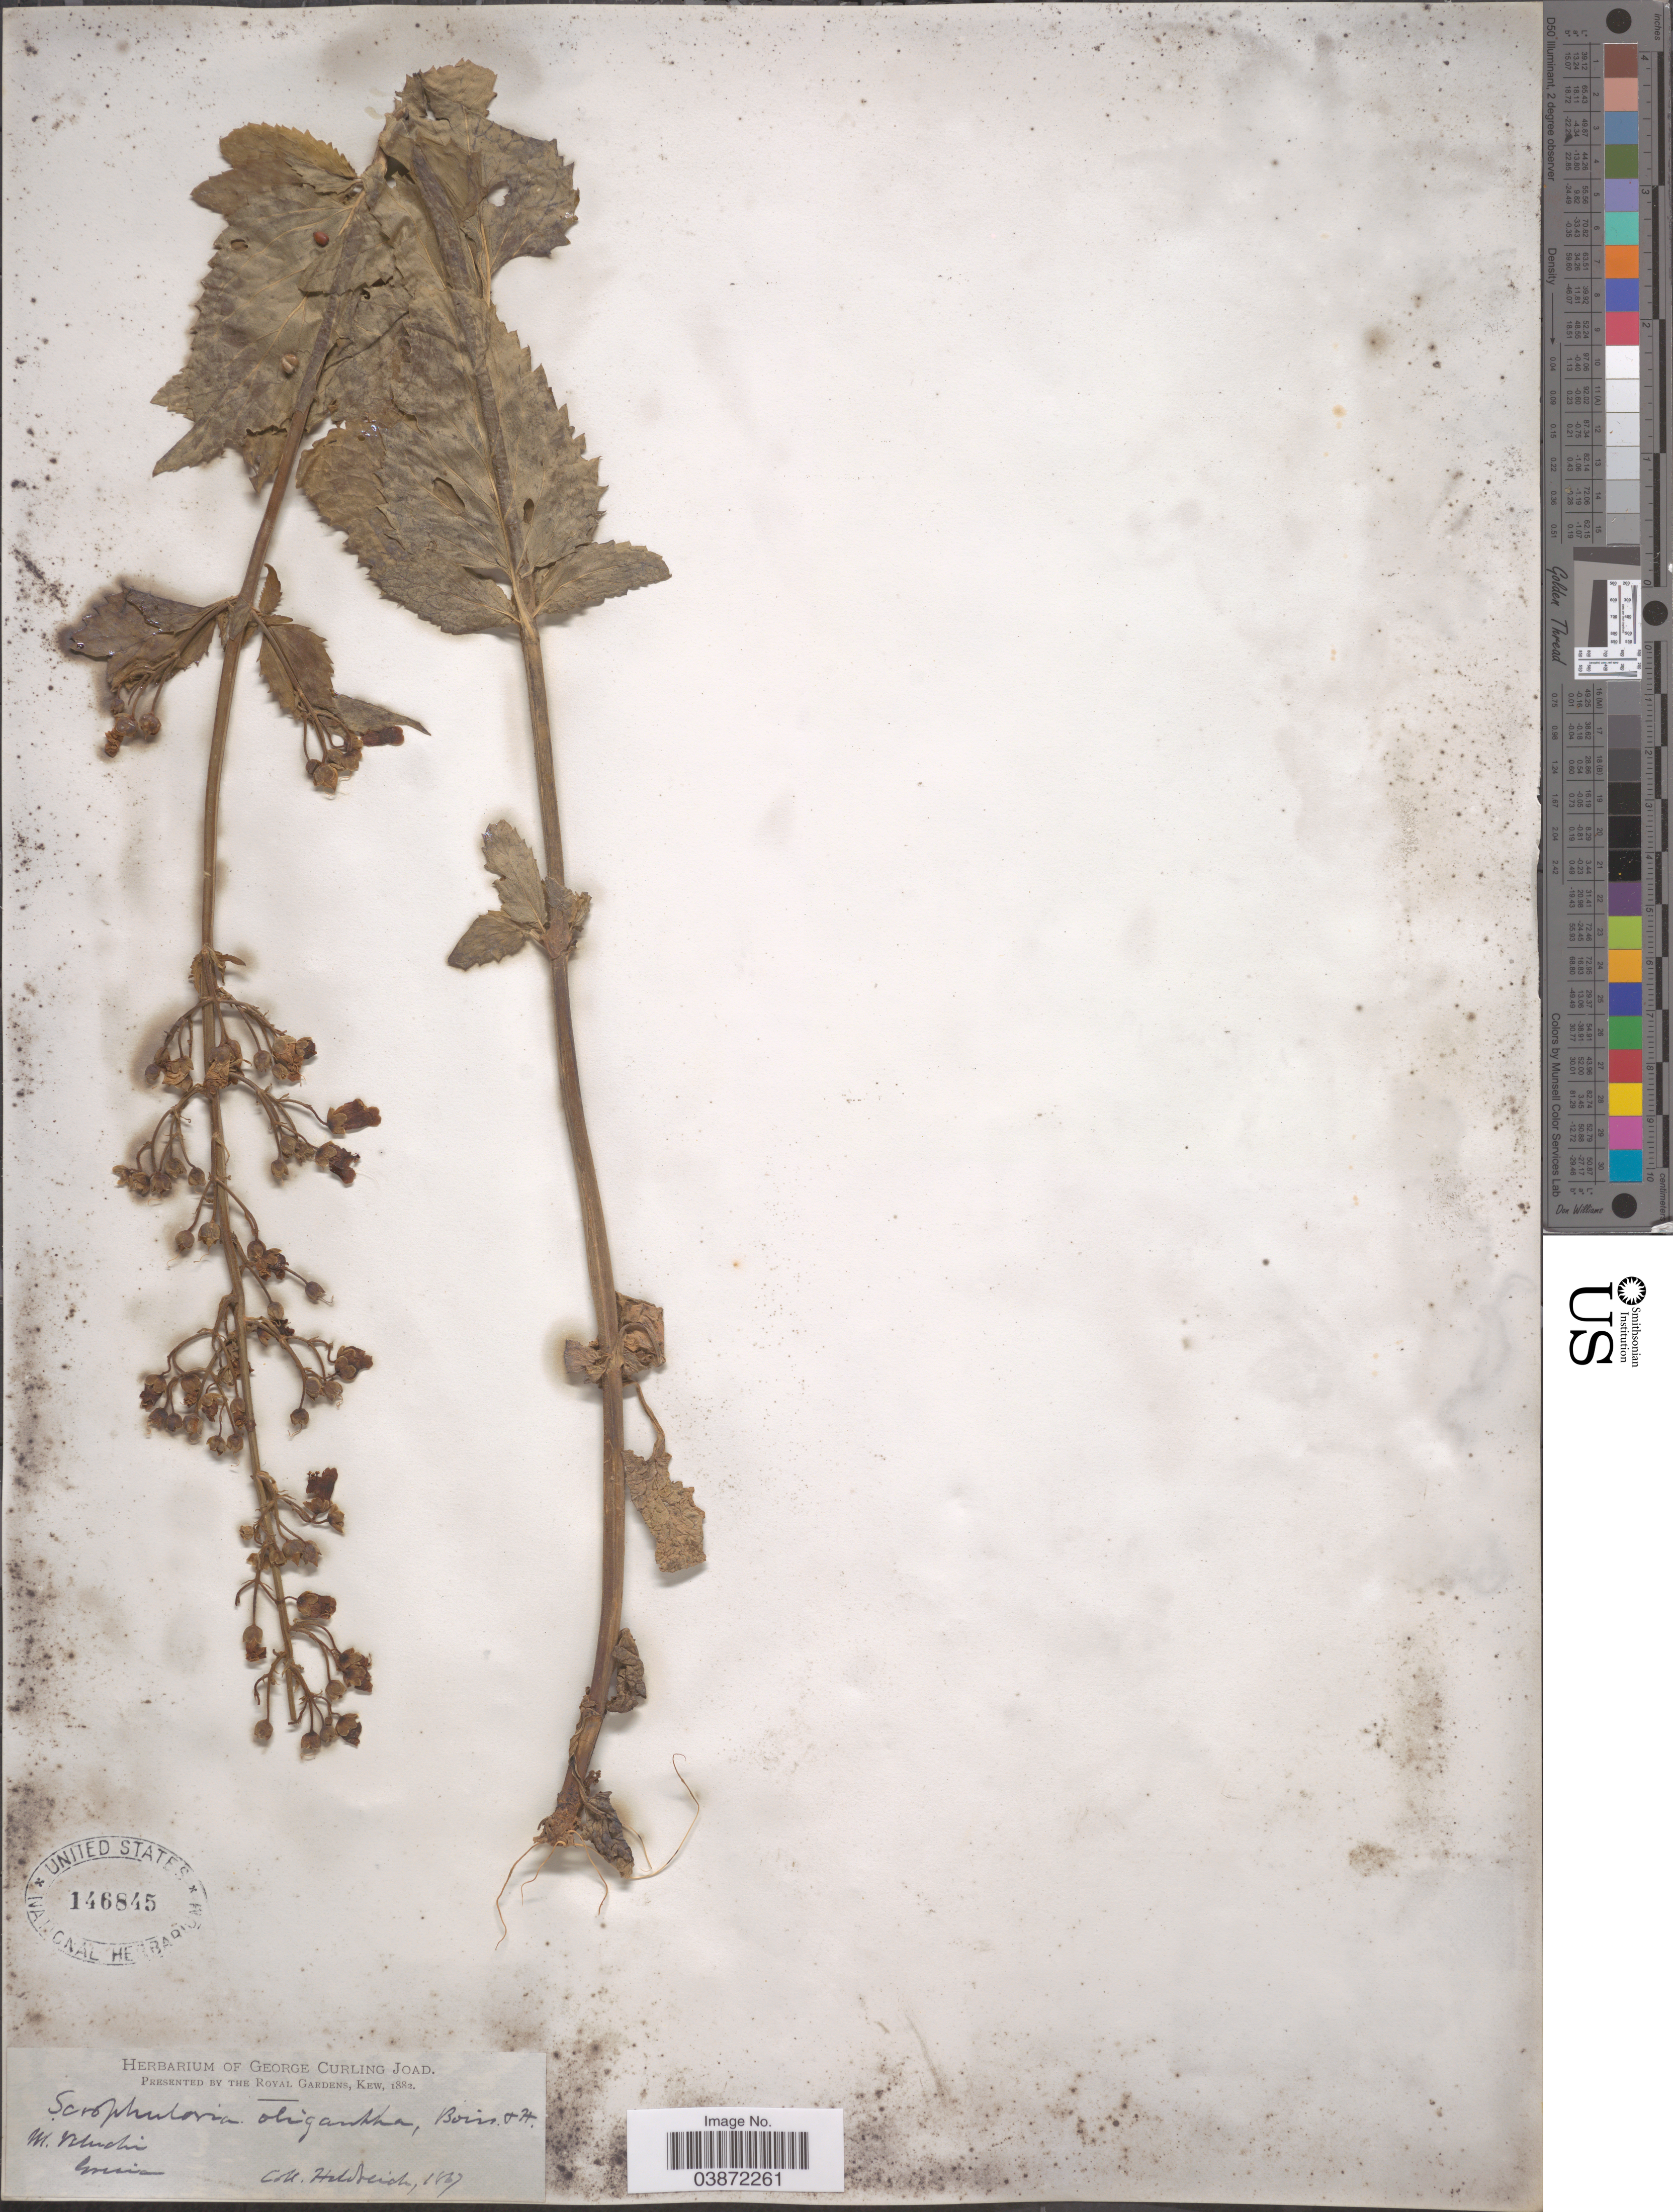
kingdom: Plantae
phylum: Tracheophyta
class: Magnoliopsida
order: Lamiales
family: Scrophulariaceae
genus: Scrophularia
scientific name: Scrophularia oligantha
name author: Boiss. & Heldr.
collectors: Heldreich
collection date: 1867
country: Greece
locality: M. Veluchi.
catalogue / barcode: US 146845